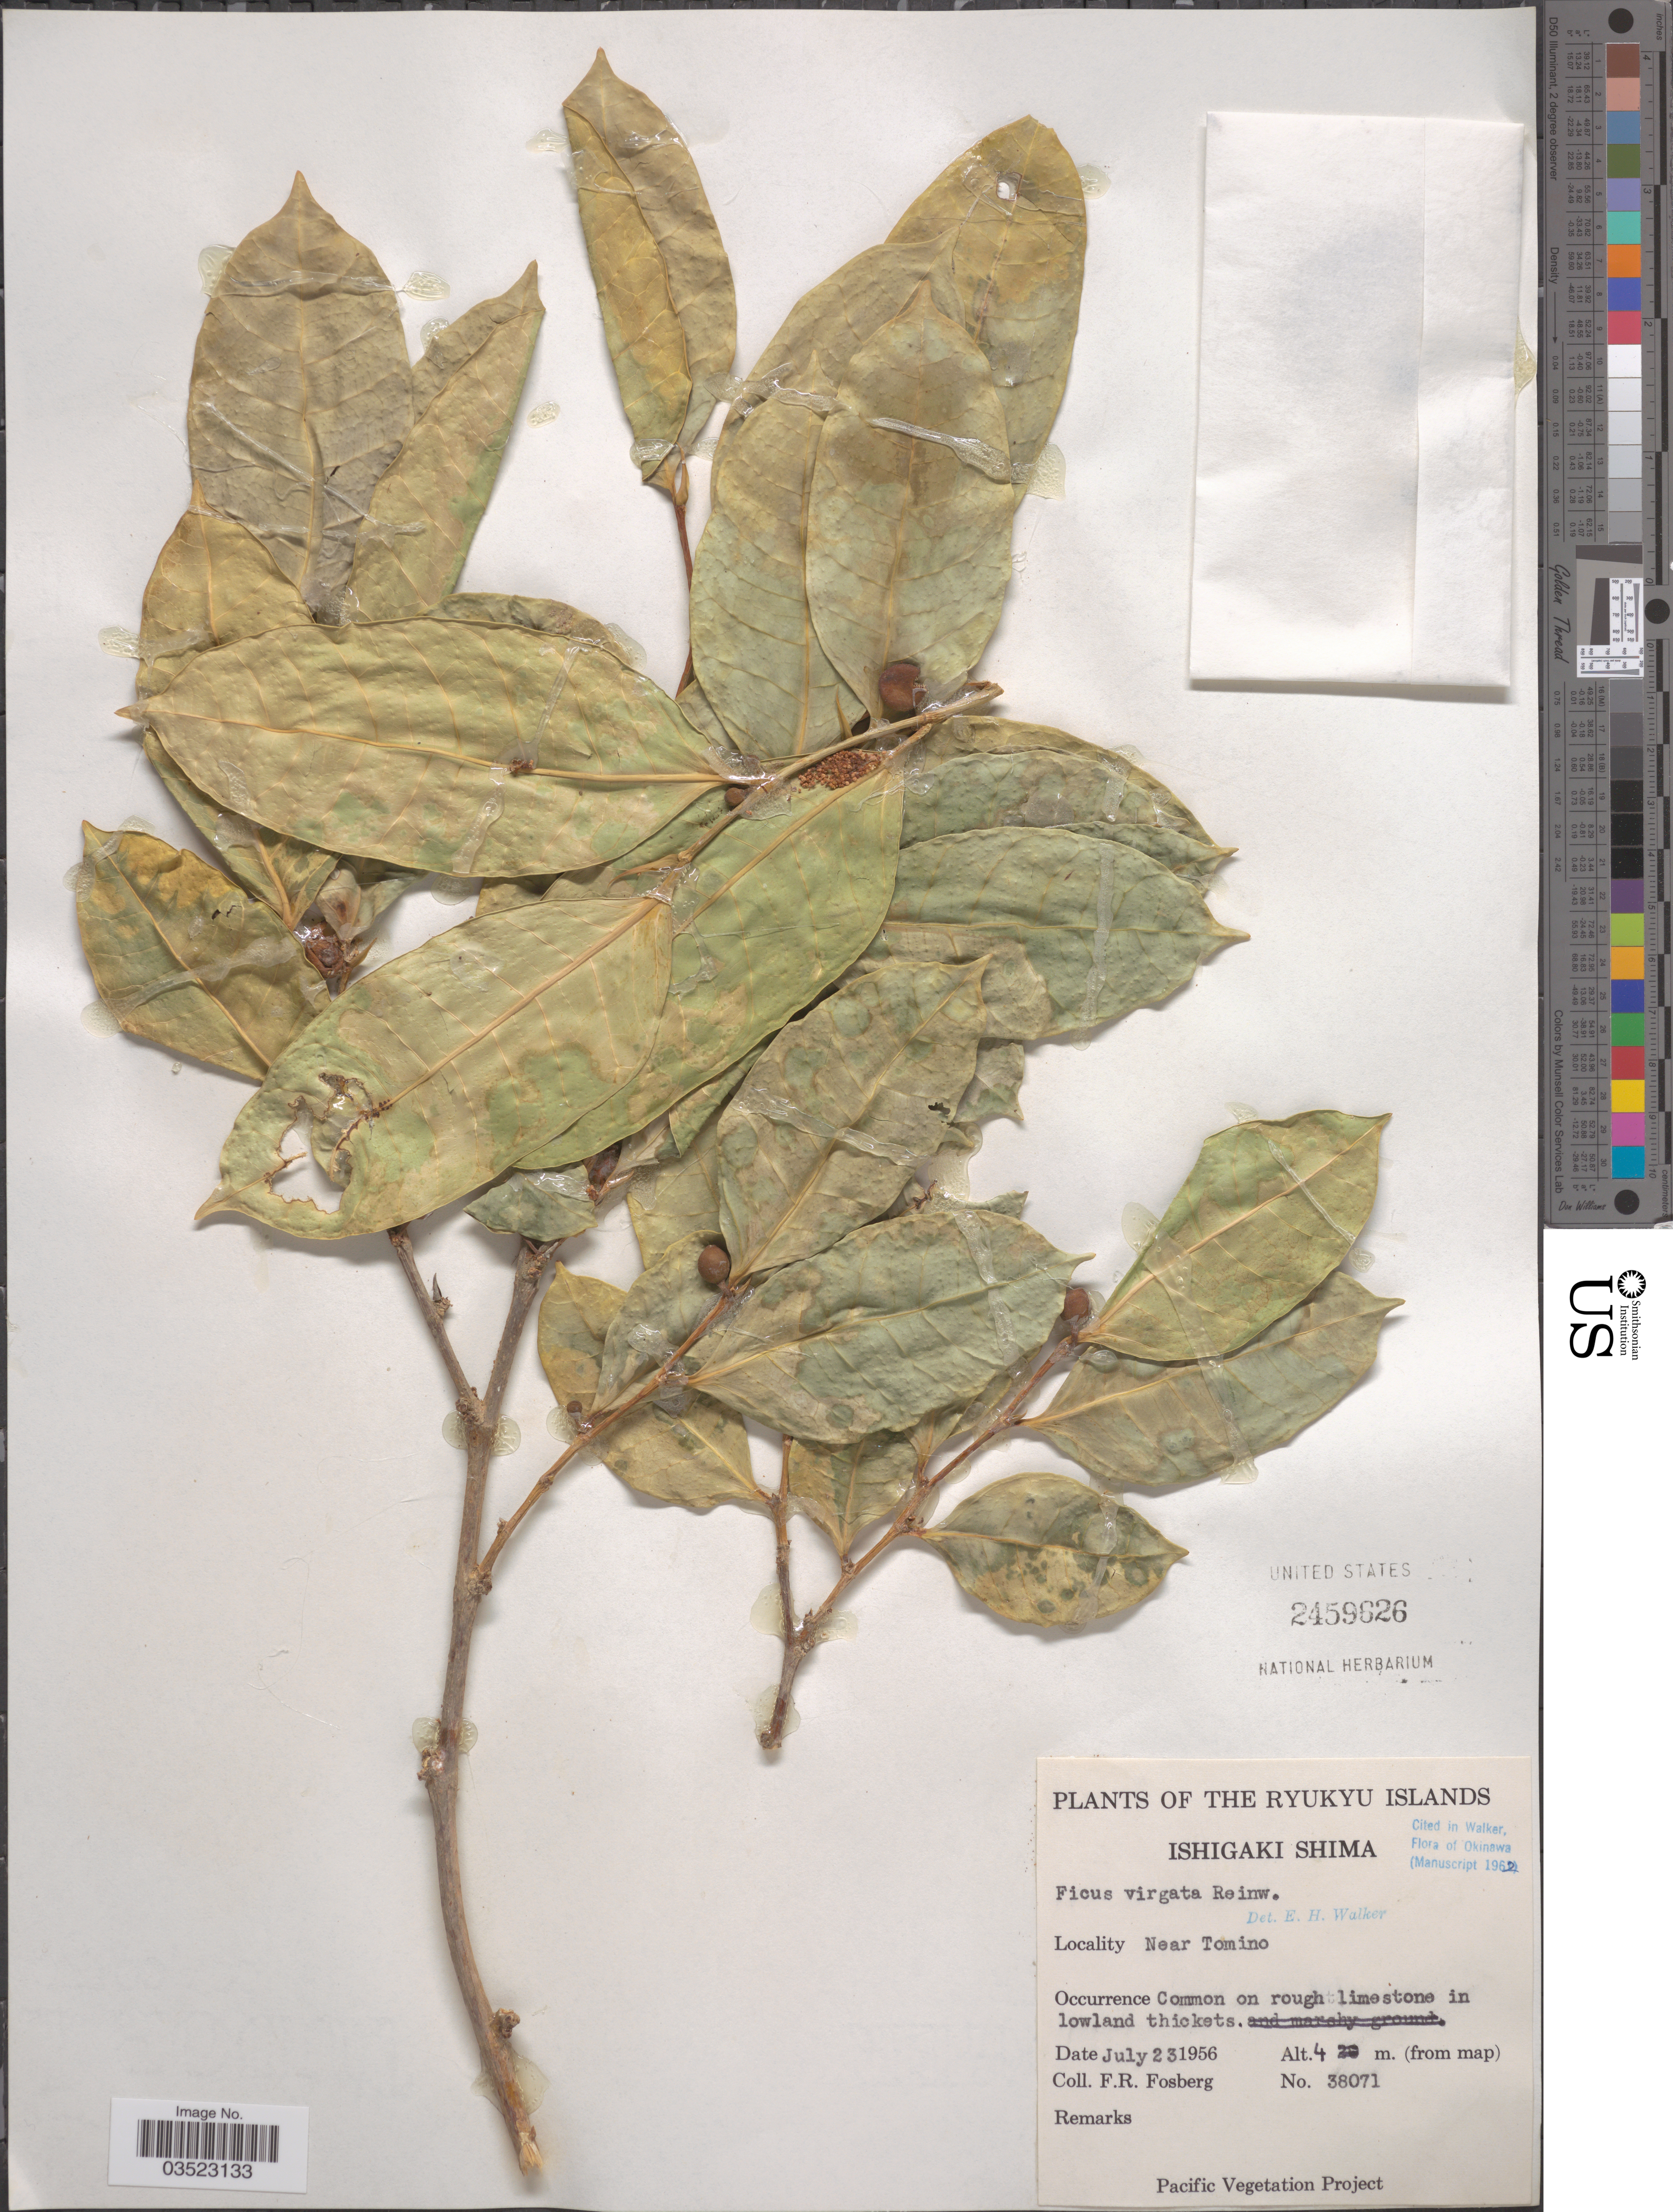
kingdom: Plantae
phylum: Tracheophyta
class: Magnoliopsida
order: Rosales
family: Moraceae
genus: Ficus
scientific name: Ficus virgata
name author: Reinw.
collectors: F. R. Fosberg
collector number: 38071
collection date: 1956-07-23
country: Japan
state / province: Okinawa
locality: Ryukyu Islands. Ishigaki Shima. Okinawa. Near Tomino. Common on rough limestone in lowland thickets.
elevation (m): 4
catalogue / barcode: US 2459626